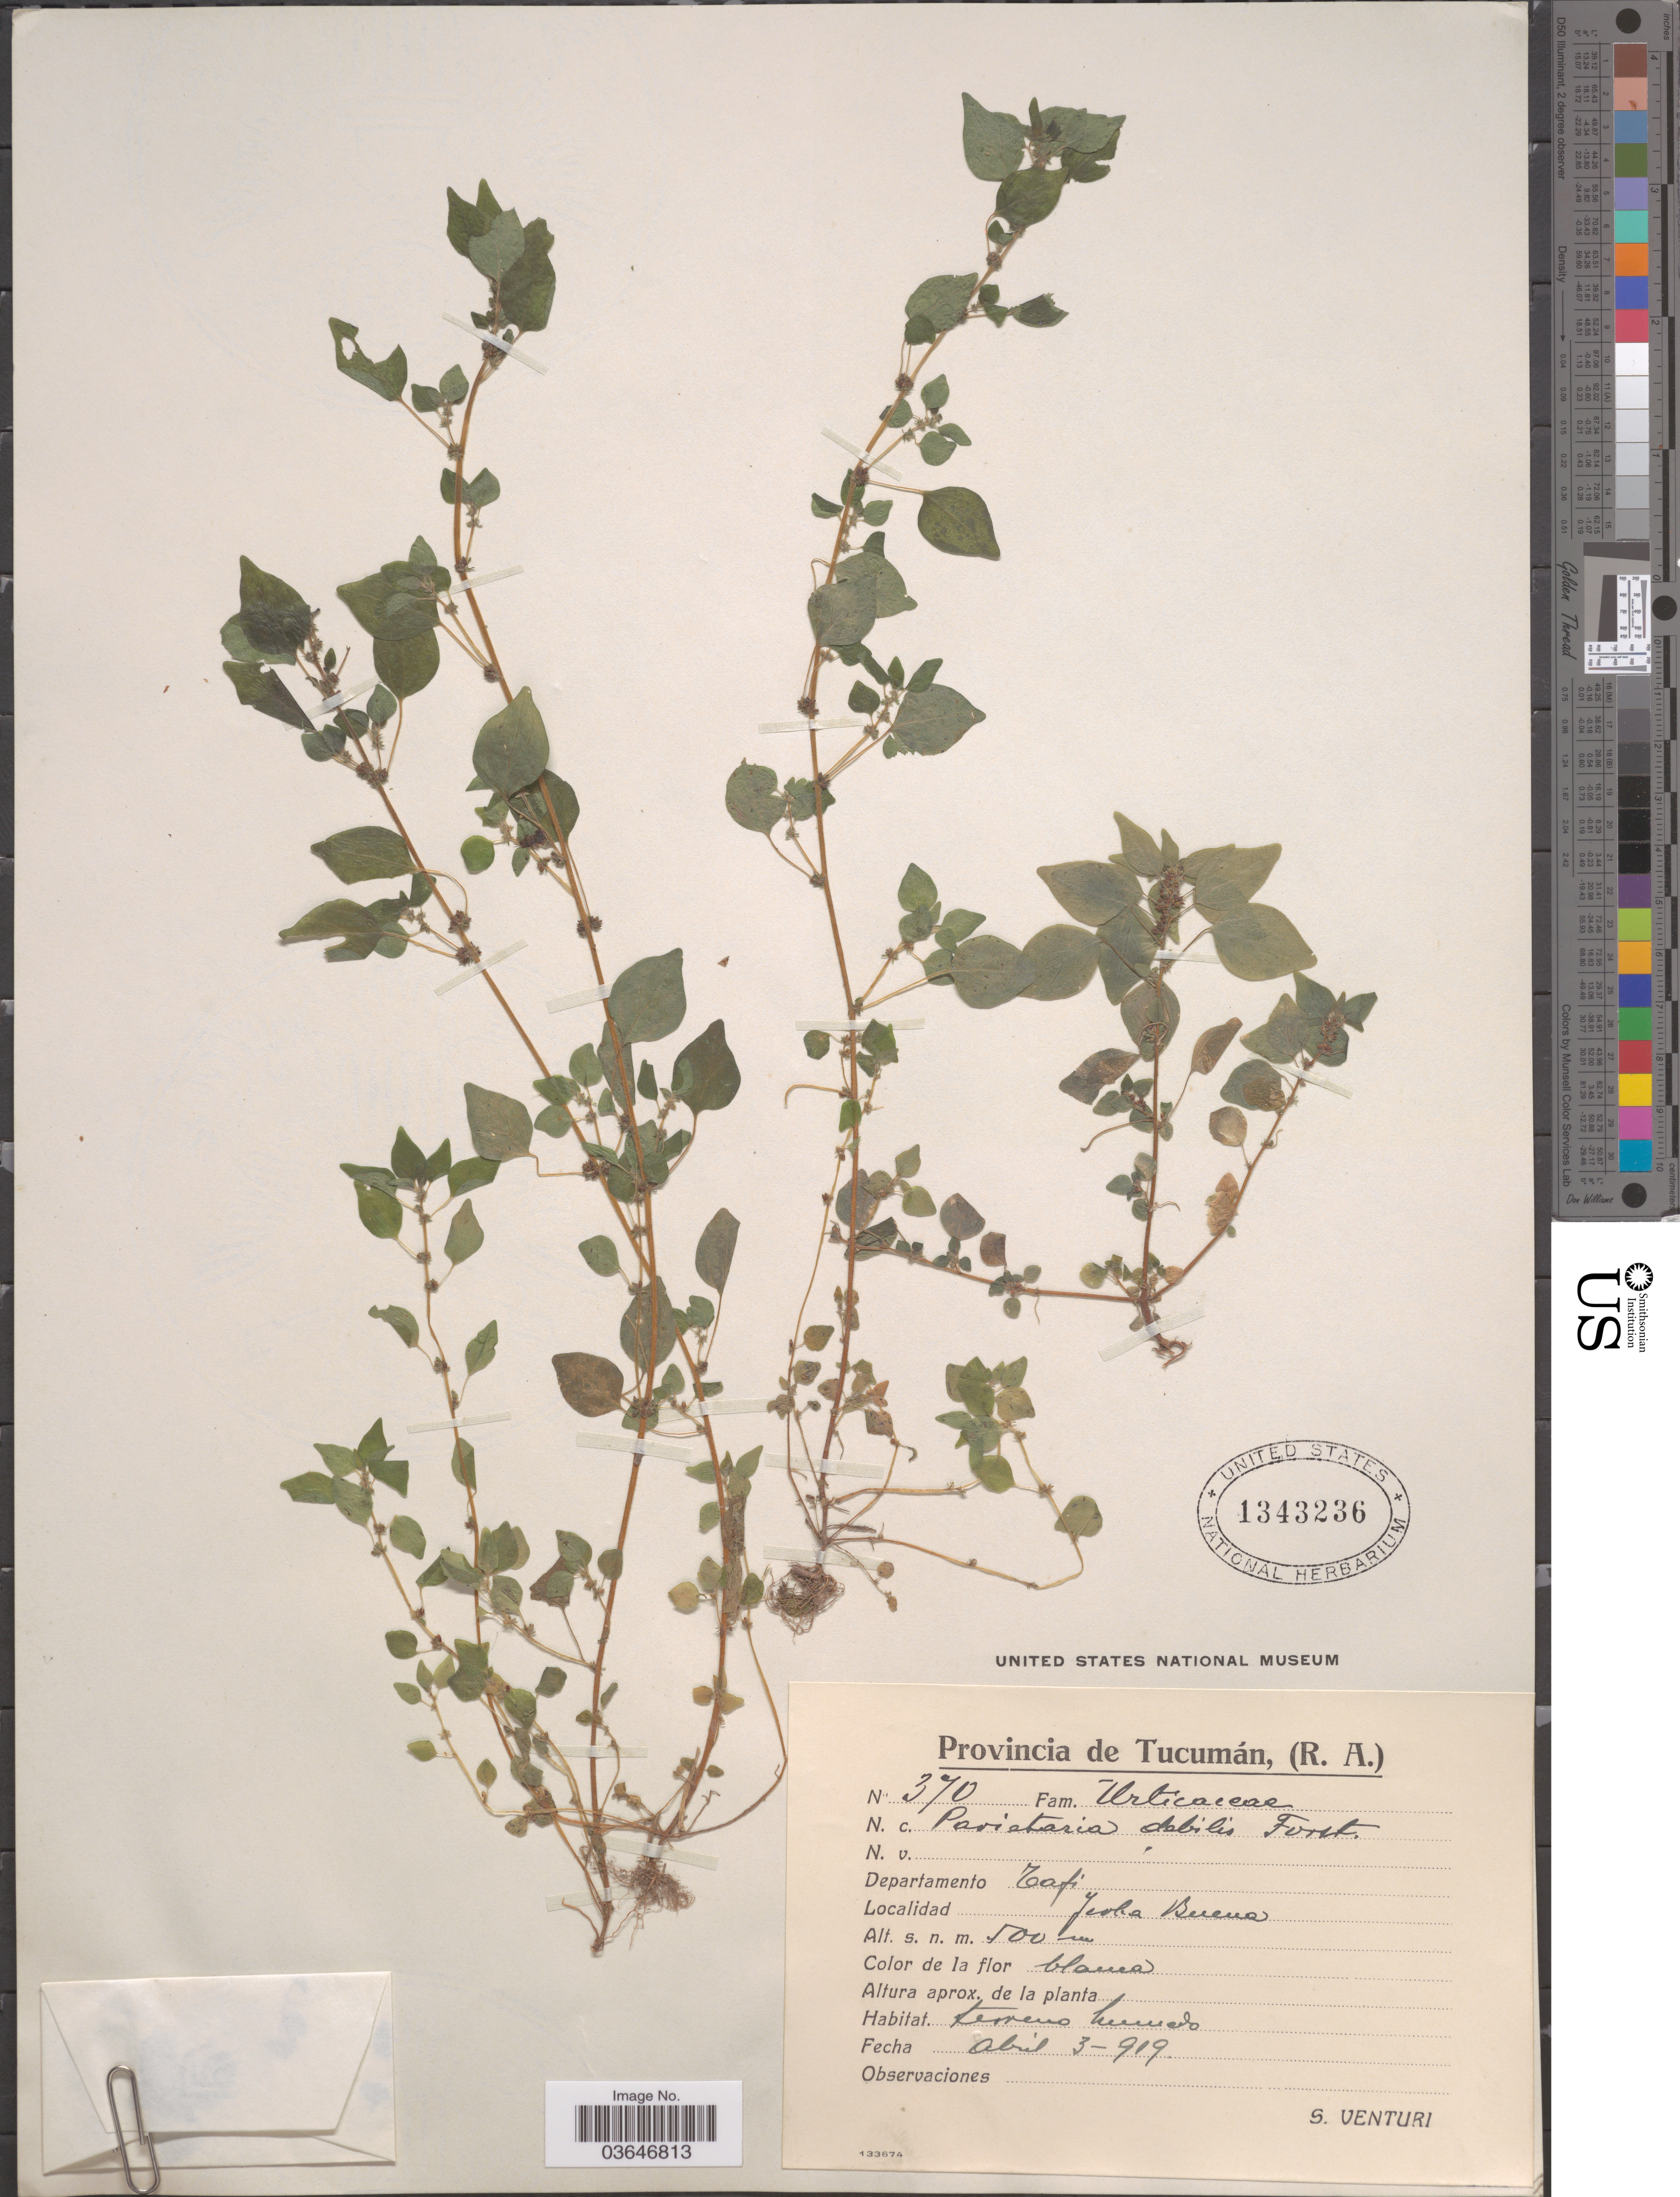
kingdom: Plantae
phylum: Tracheophyta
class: Magnoliopsida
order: Rosales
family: Urticaceae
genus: Parietaria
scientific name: Parietaria debilis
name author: G. Forst.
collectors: S. Venturi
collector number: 370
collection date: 1919-04-03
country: Argentina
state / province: Tucuman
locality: Departamento Tafi. Yerba Buena.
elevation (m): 500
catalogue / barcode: US 1343236